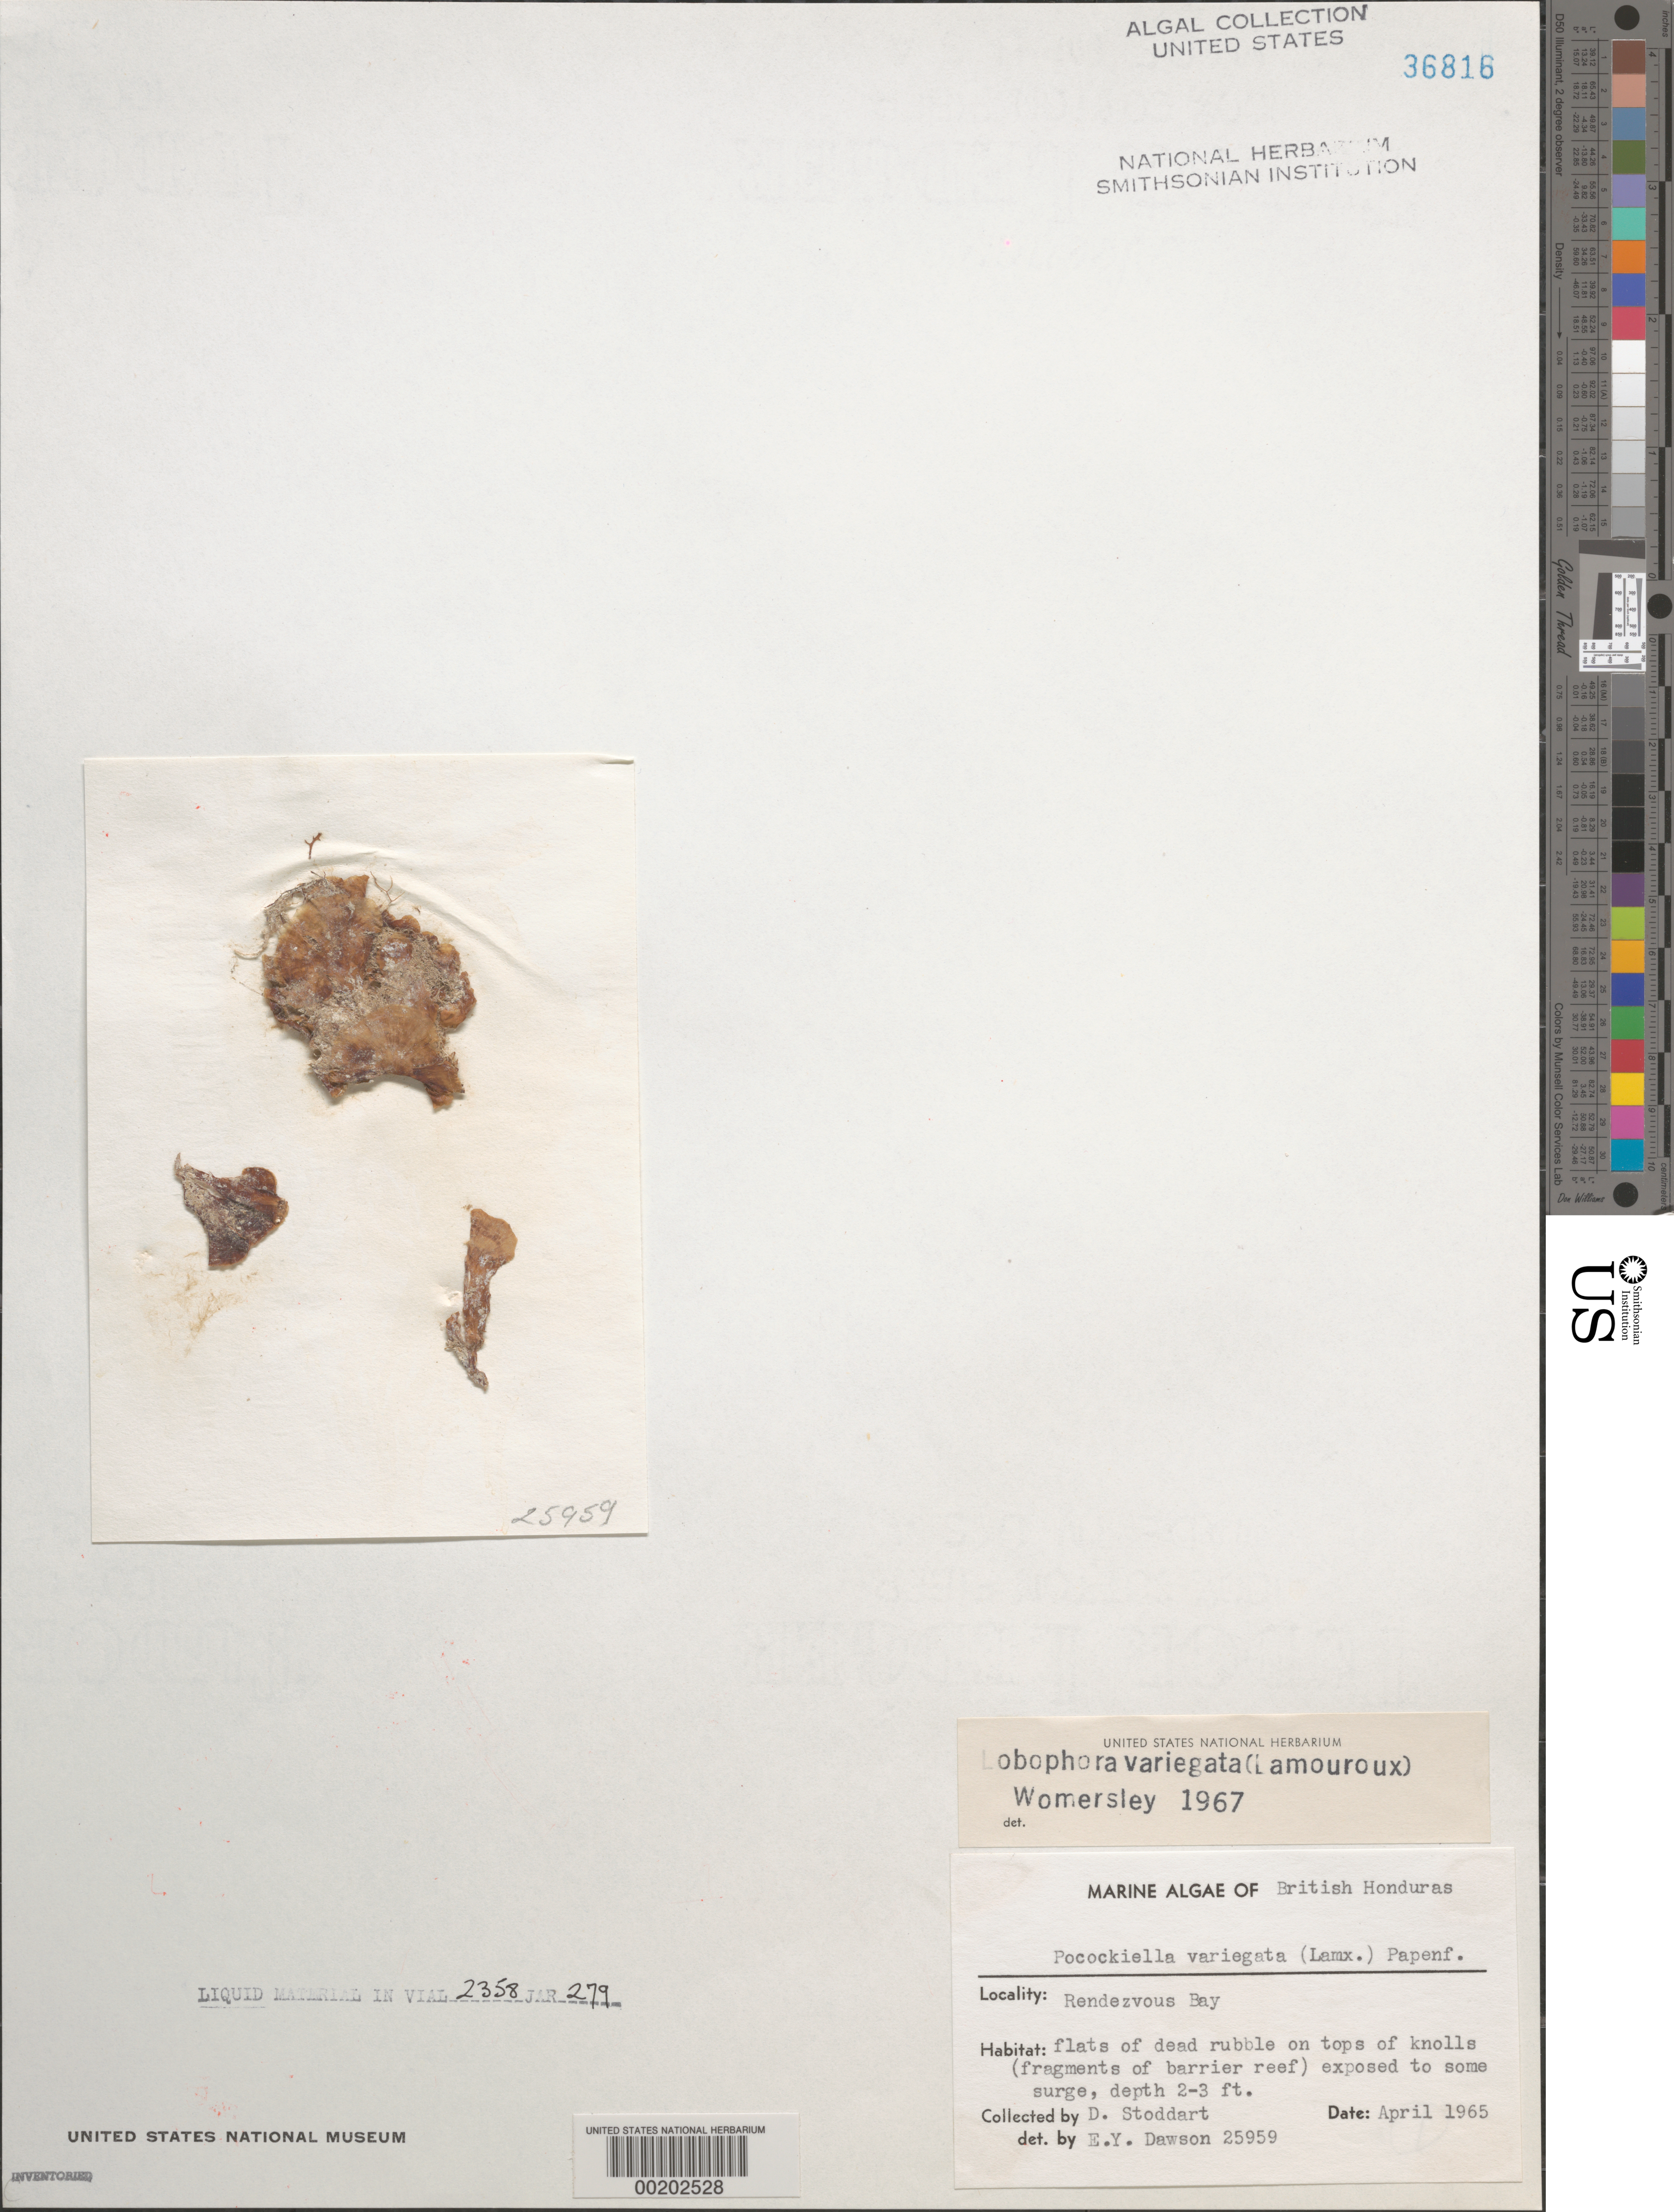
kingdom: Chromista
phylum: Ochrophyta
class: Phaeophyceae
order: Dictyotales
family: Dictyotaceae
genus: Lobophora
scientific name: Lobophora variegata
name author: (J.V.Lamouroux) Womersley & E.C. Oliveira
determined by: Womersley, H. B. S.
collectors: D. Stoddart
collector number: EYD 25959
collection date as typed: Apr 1965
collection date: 1965-04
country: Belize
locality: Rendezvous Bay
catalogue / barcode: US 36816